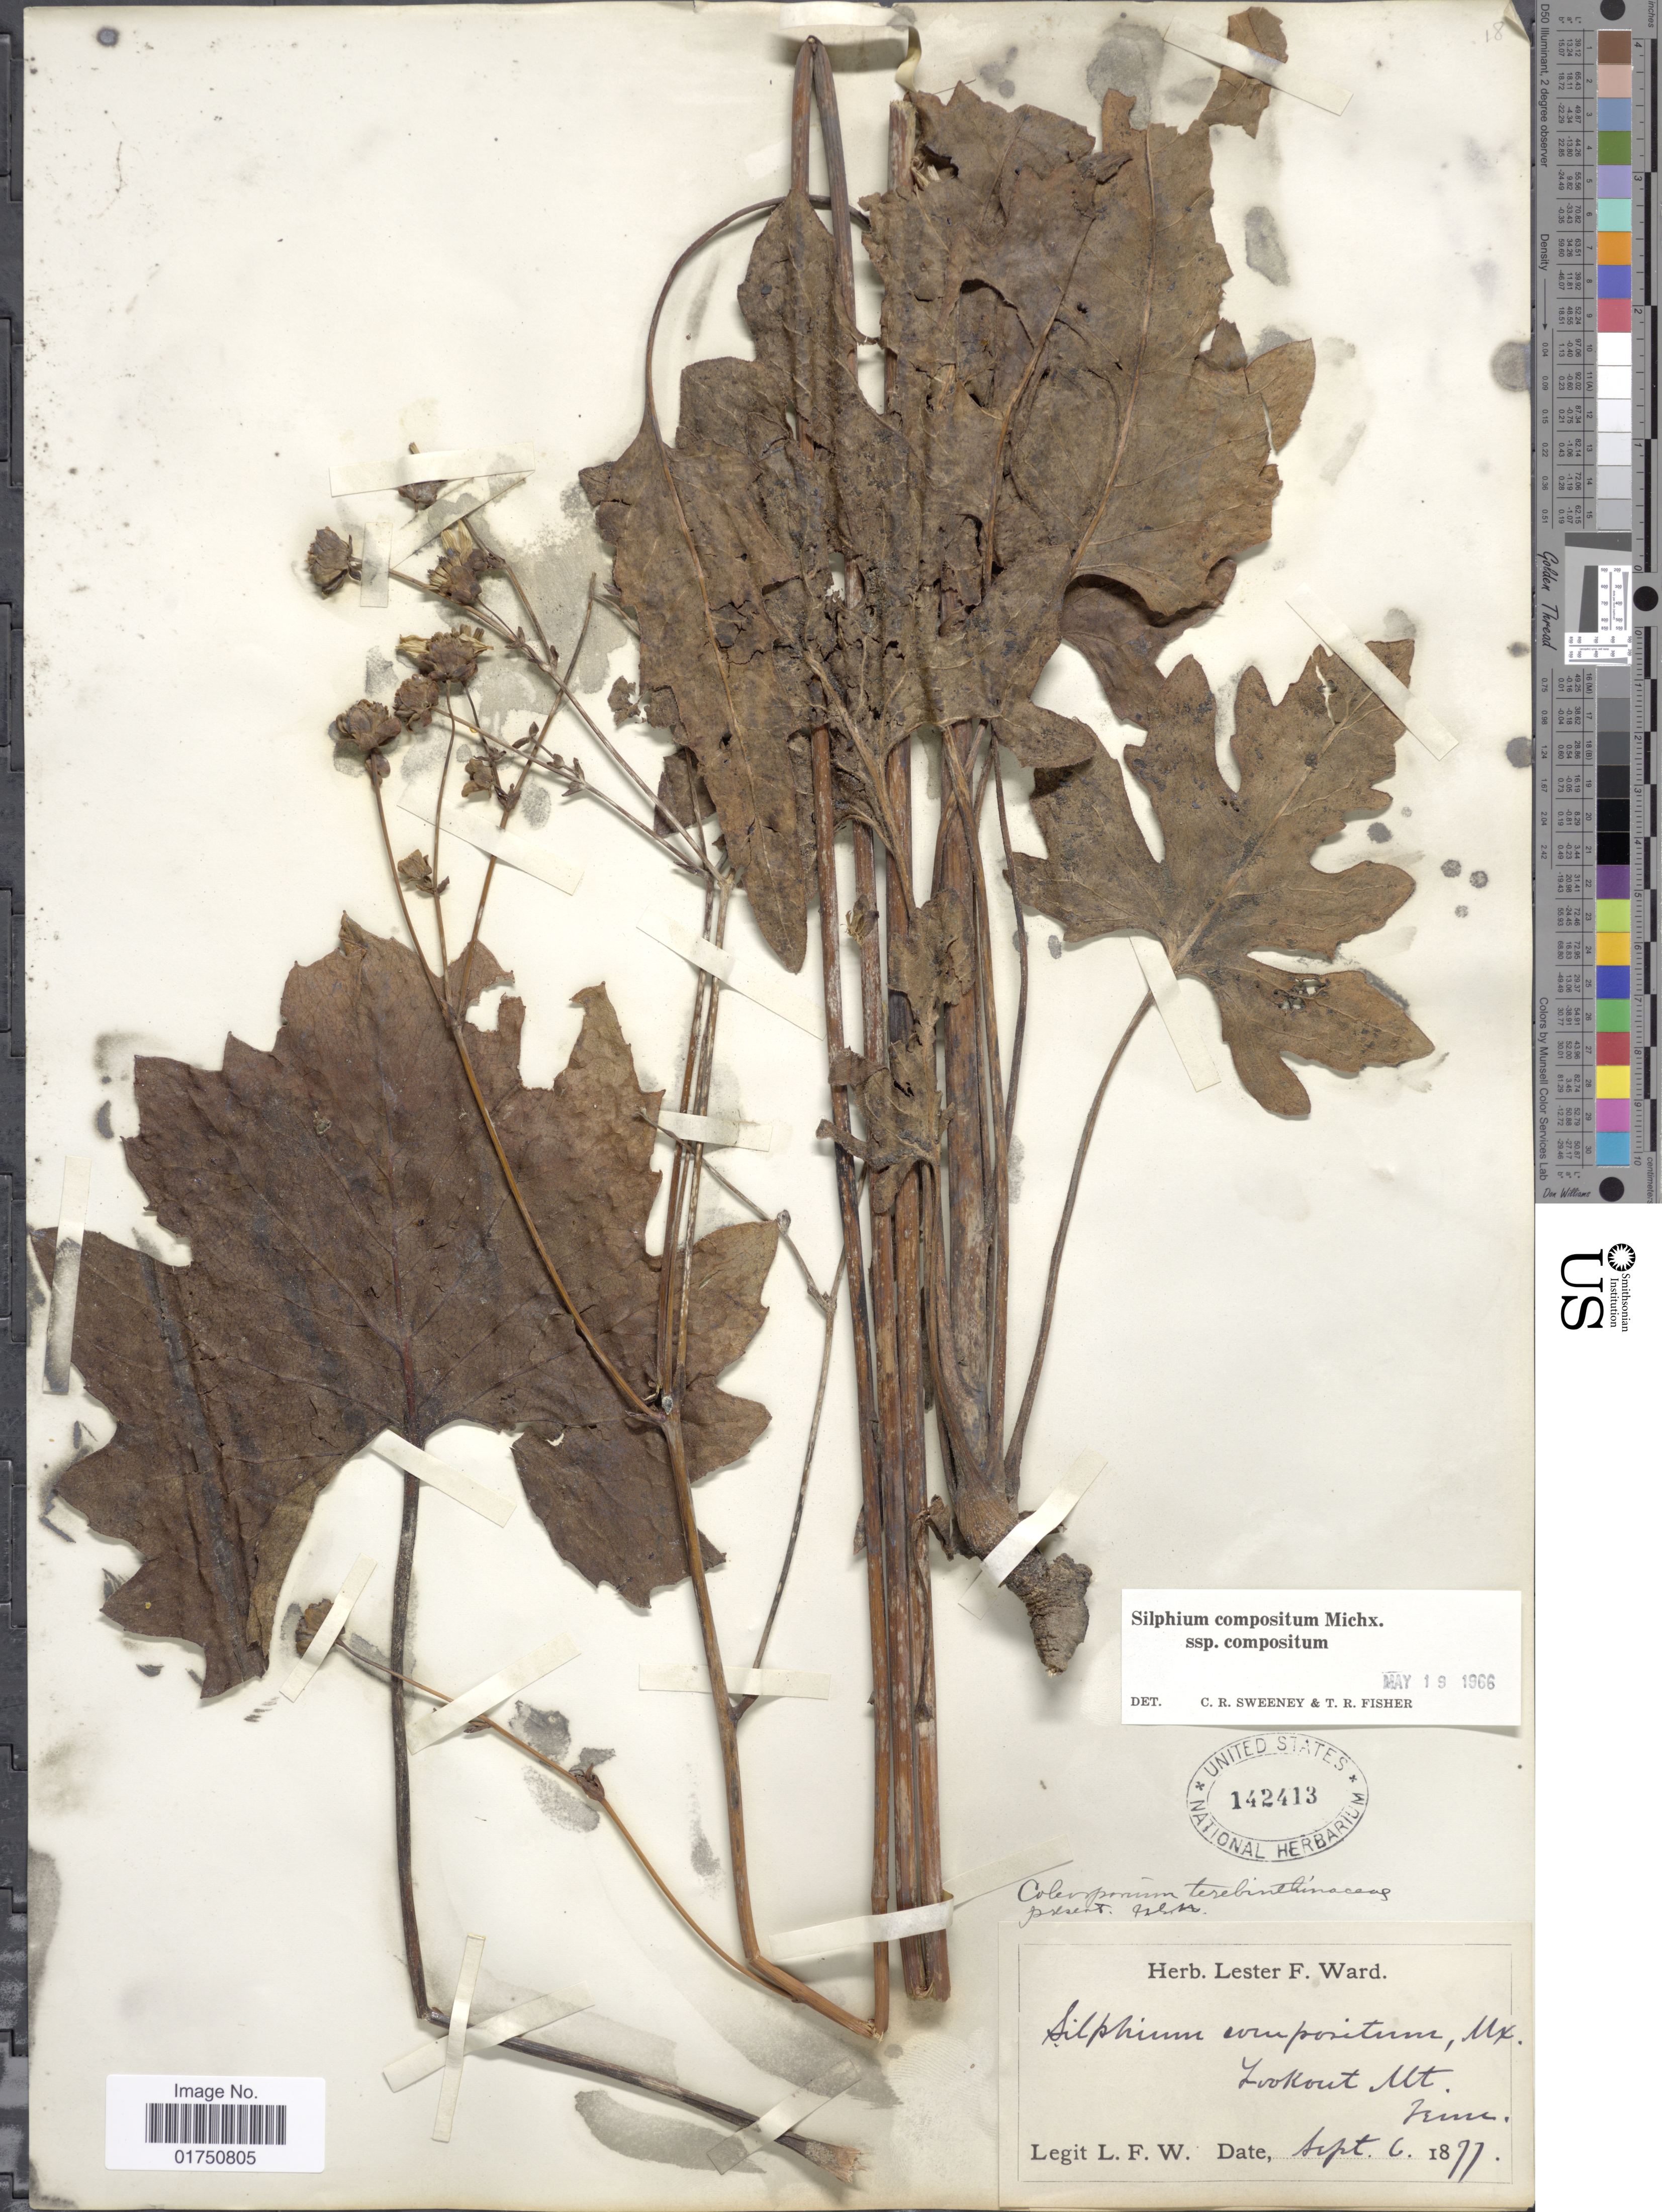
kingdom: Plantae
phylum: Tracheophyta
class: Magnoliopsida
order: Asterales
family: Asteraceae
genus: Silphium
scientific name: Silphium compositum Michx. subsp. compositum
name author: Michx.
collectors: L. F. Ward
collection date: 1877-09-06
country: United States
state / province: Tennessee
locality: Lookout Mt. Tenn.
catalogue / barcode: US 142413